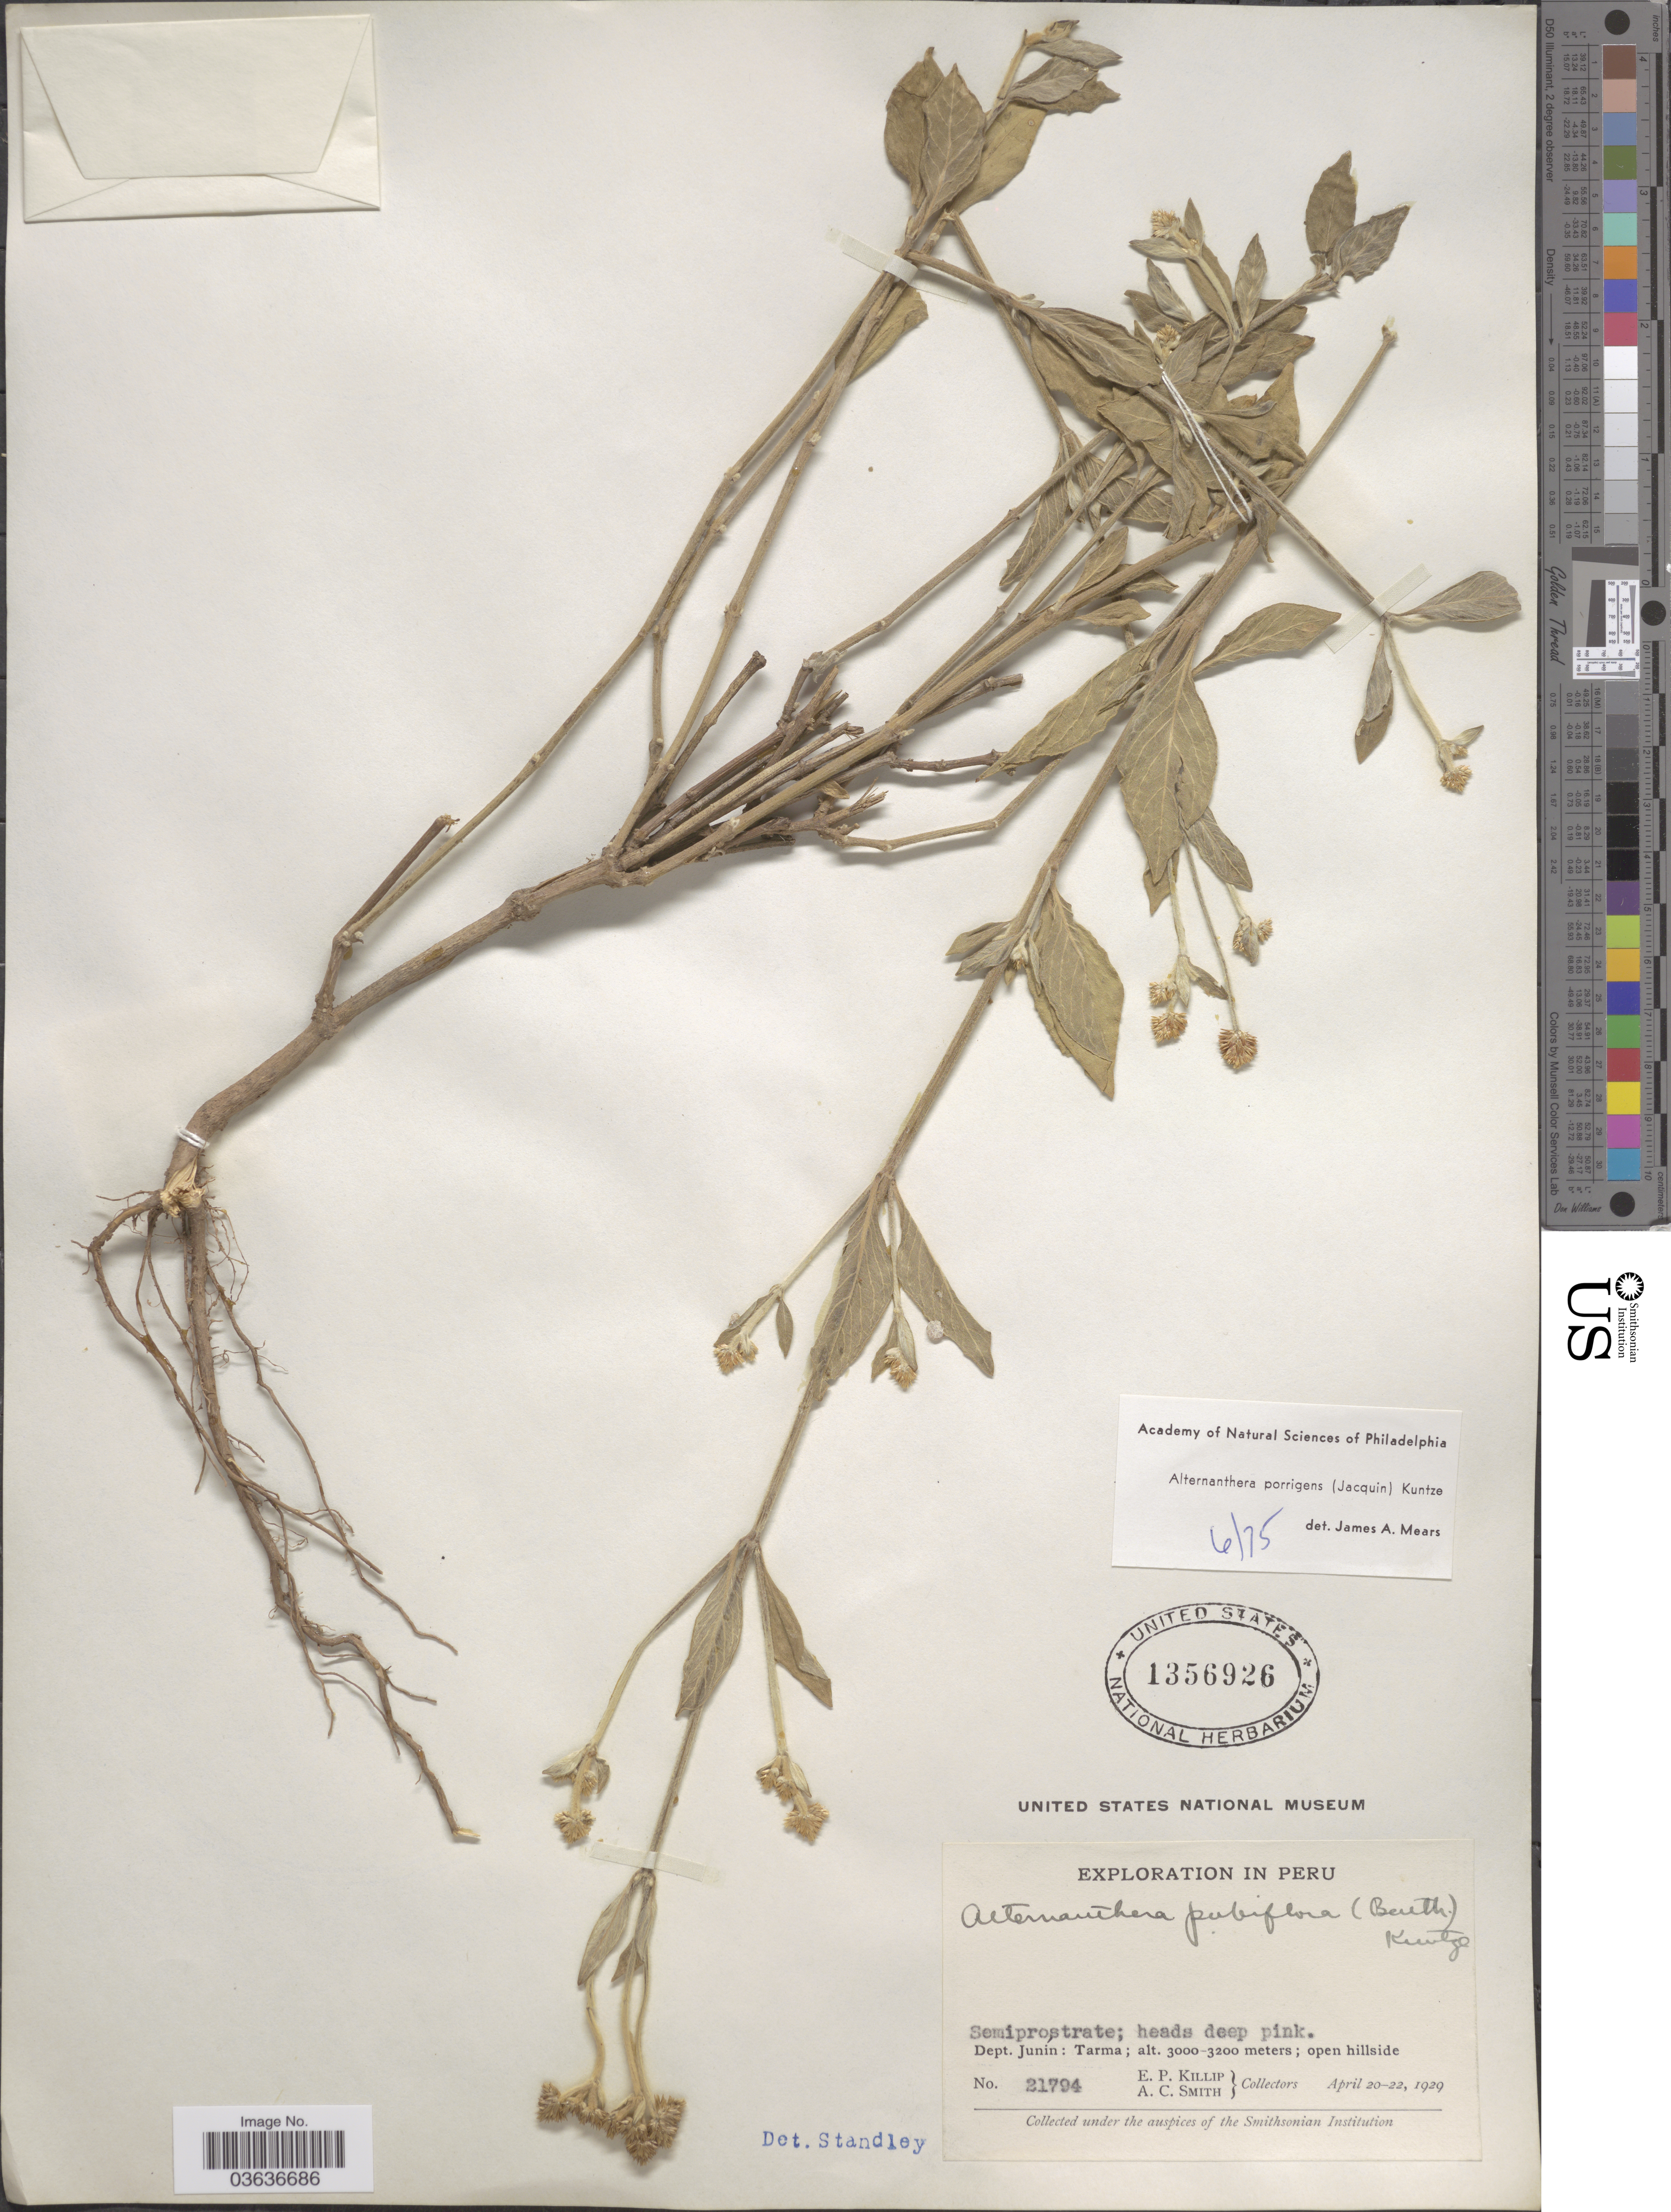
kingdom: Plantae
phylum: Tracheophyta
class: Magnoliopsida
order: Caryophyllales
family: Amaranthaceae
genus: Alternanthera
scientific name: Alternanthera porrigens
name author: (Jacq.) Kuntze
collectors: E. P. Killip & A. C. Smith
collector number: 21794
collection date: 1929-04-20/1929-04-22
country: Peru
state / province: Junín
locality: Dept. Junín: Tarma.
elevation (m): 3000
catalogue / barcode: US 1356926